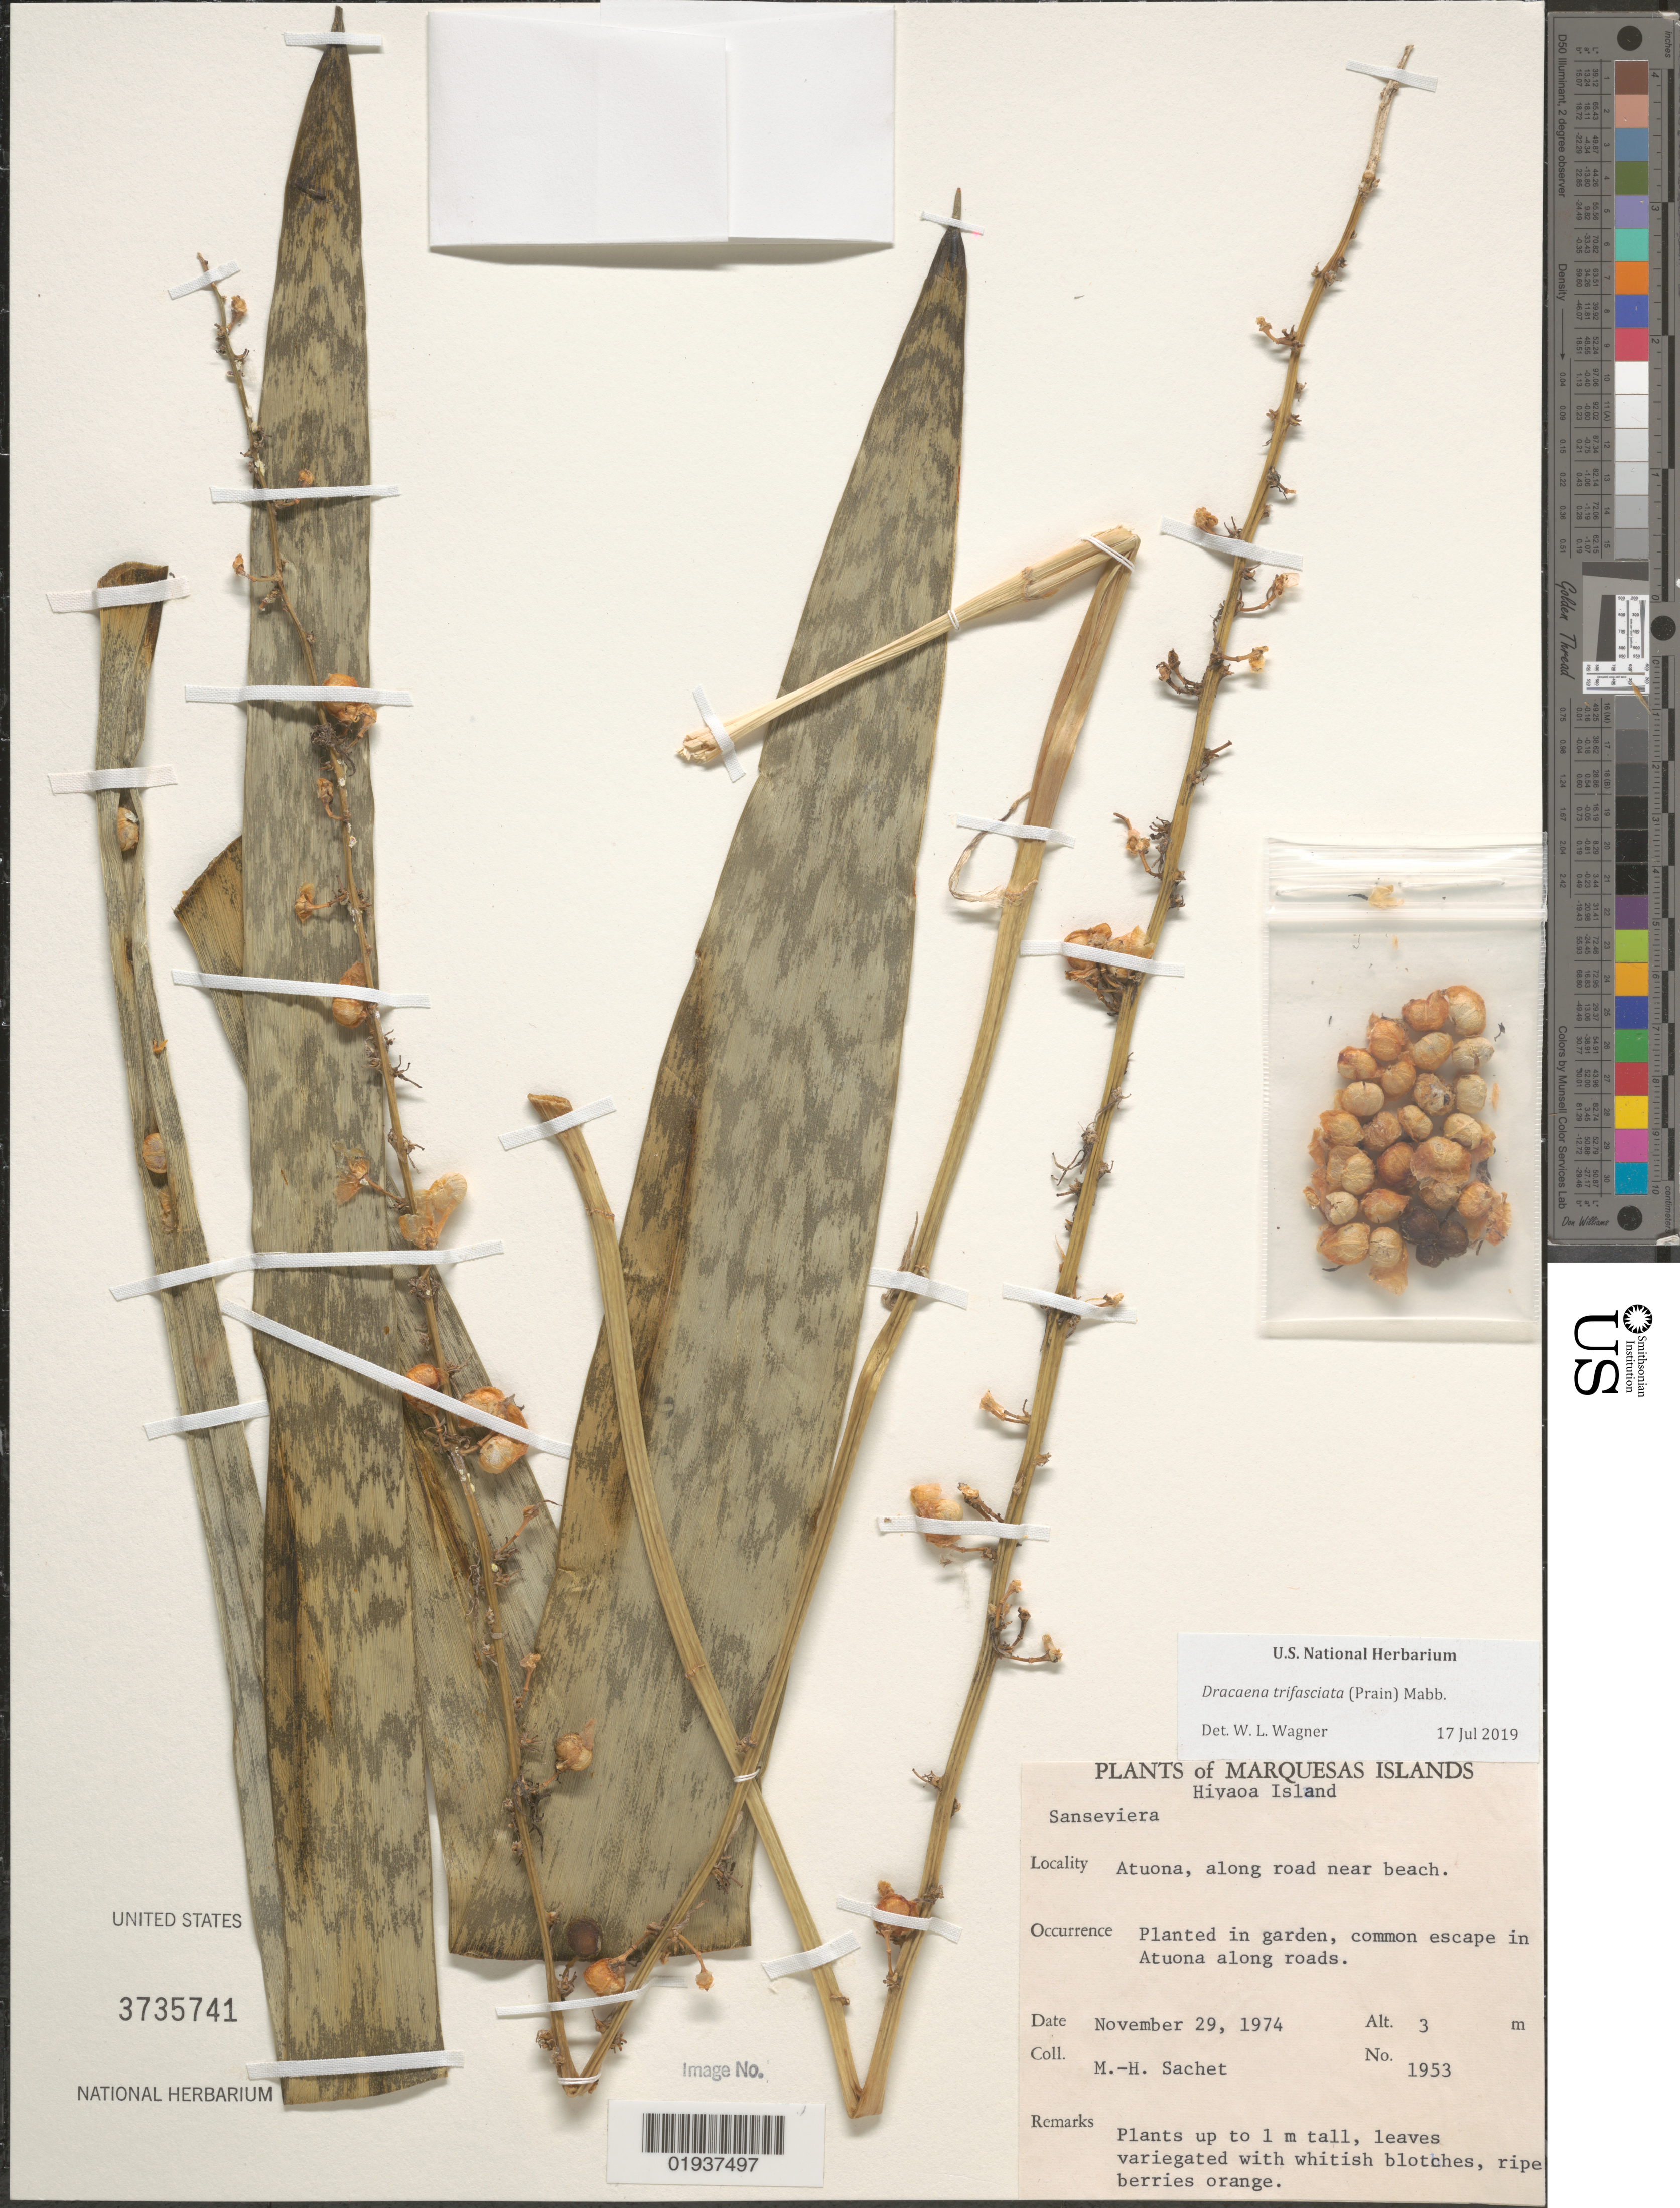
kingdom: Plantae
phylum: Tracheophyta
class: Liliopsida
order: Asparagales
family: Asparagaceae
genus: Dracaena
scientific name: Dracaena trifasciata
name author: (Prain) Mabb.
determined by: Wagner, W. L., (BOT), Smithsonian Institution - National Museum of Natural History (UNITED STATES)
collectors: M.-H. Sachet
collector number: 1953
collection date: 1974-11-29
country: French Polynesia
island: Hiva Oa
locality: Atuona, along road near beach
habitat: Planted in garden, common escape in Atuona along roads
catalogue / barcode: US 3735741